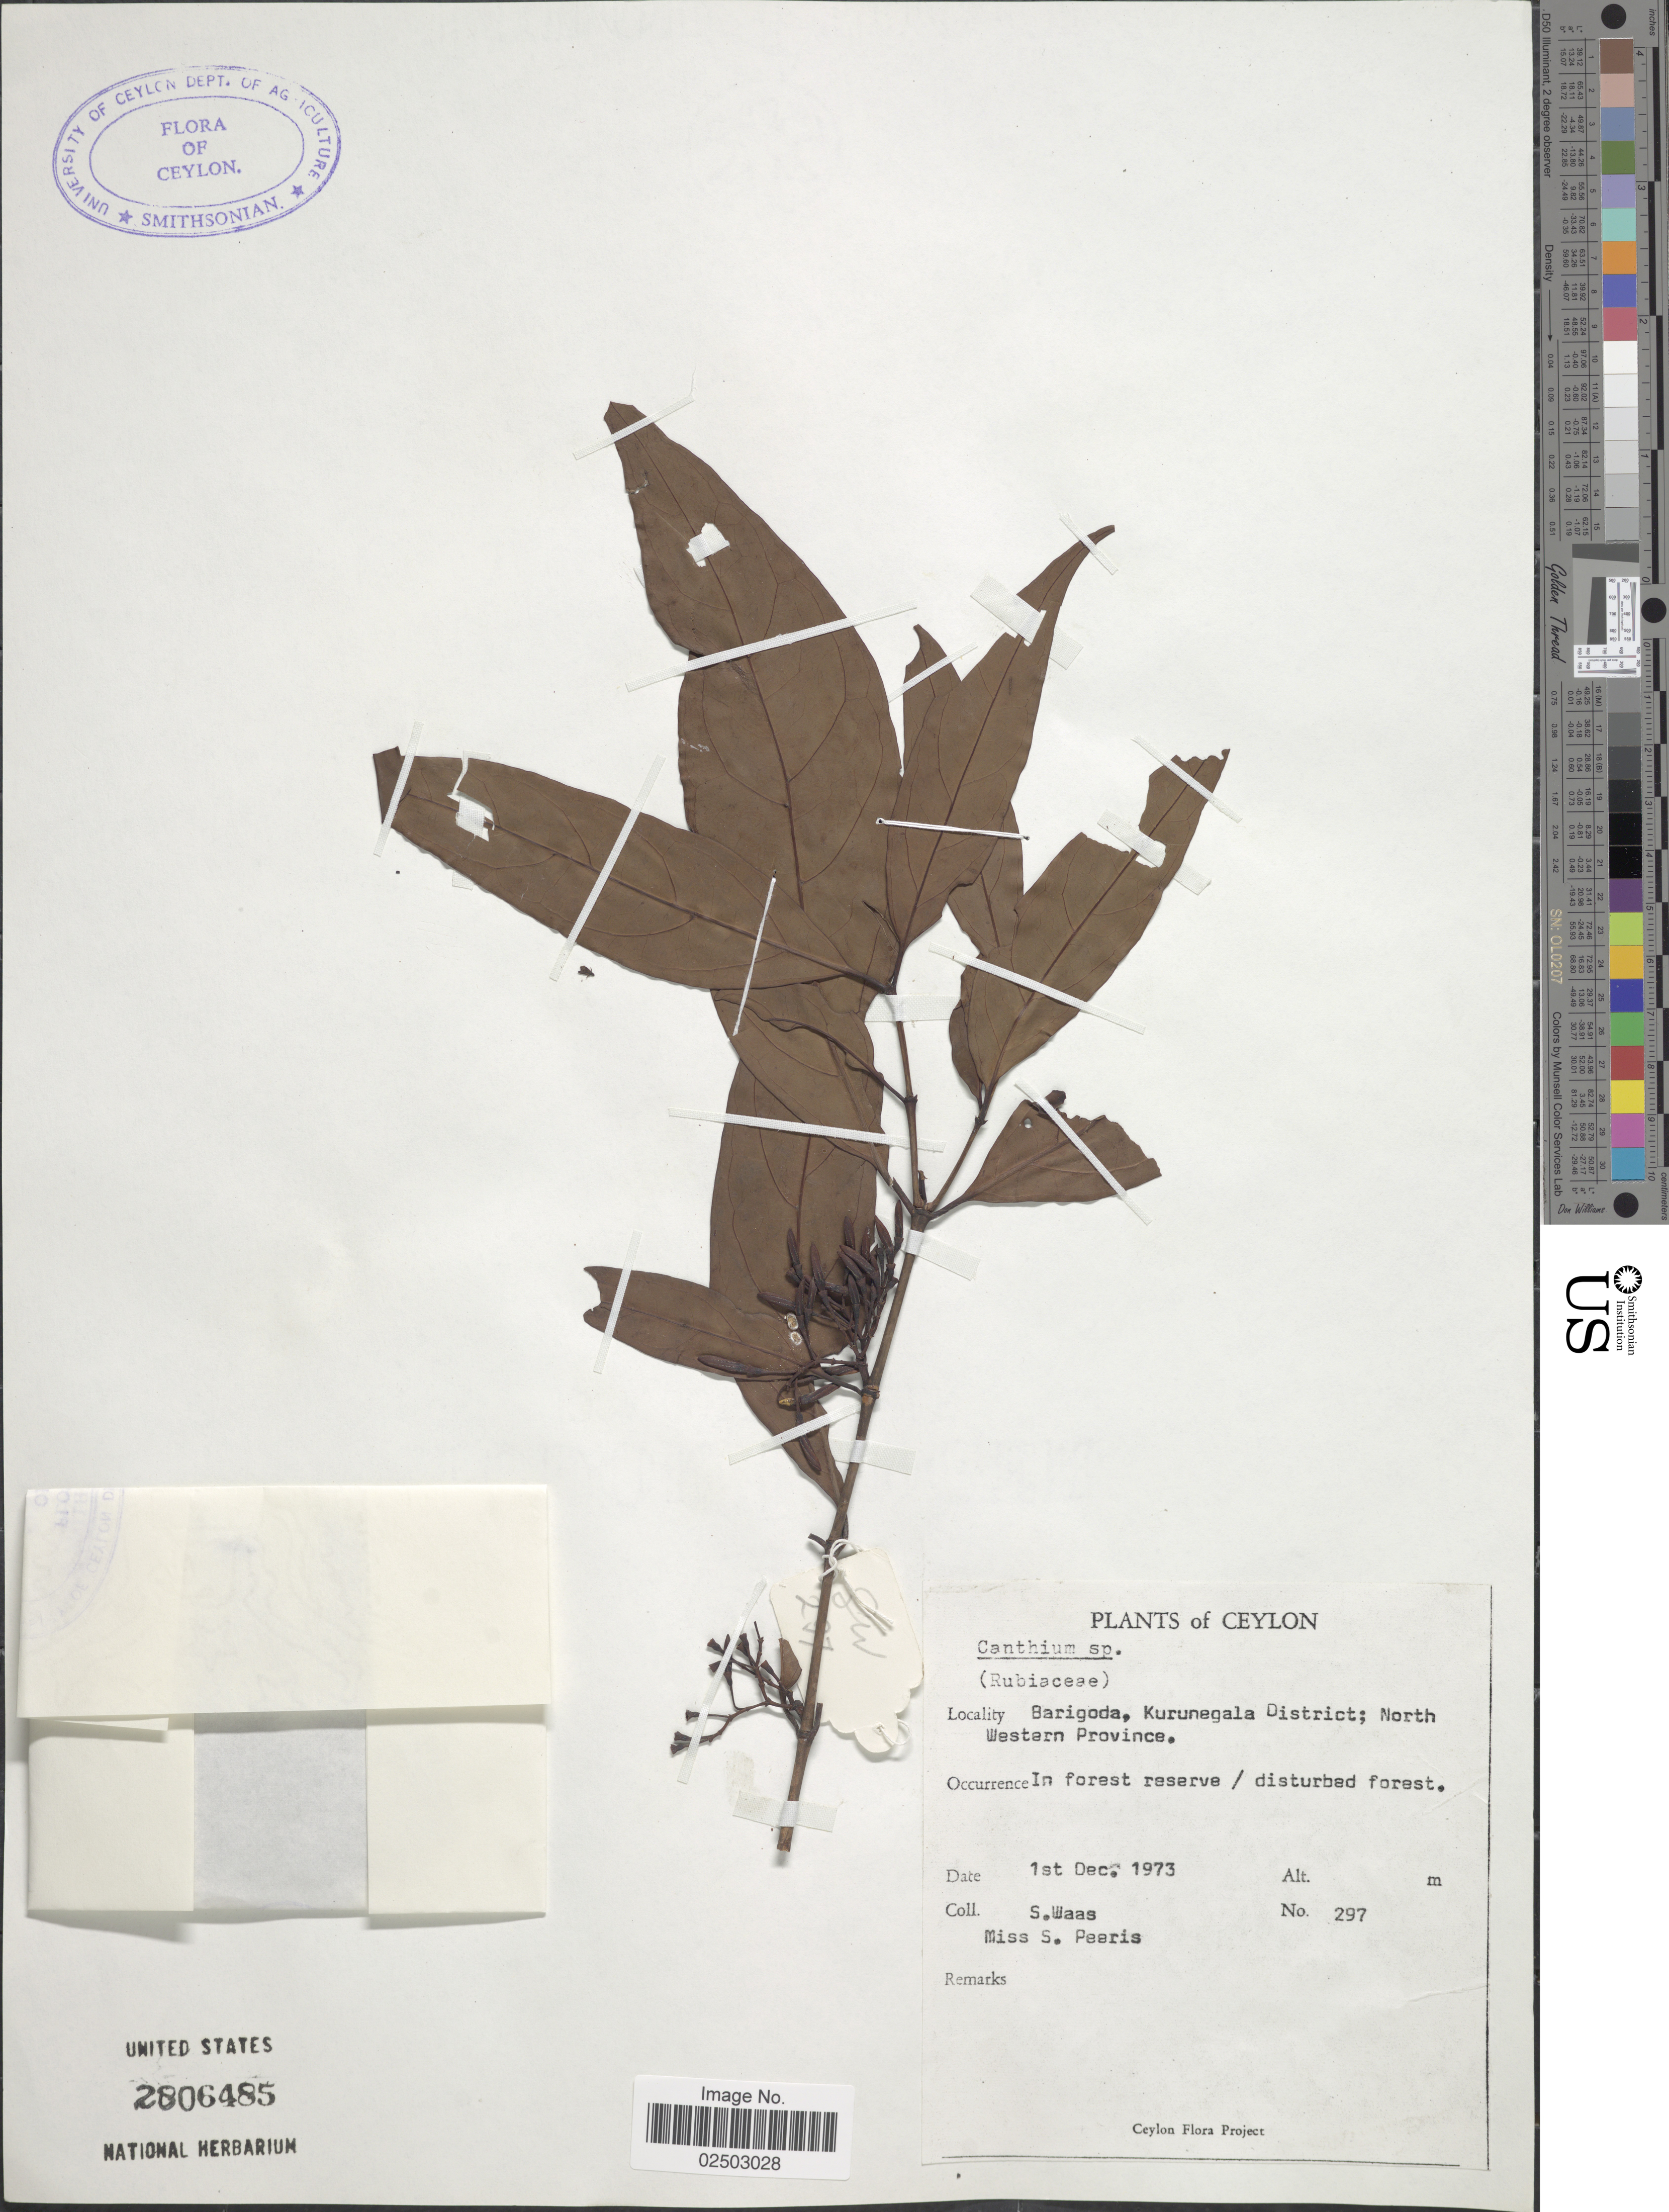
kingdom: Plantae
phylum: Tracheophyta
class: Magnoliopsida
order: Gentianales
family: Rubiaceae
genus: Bridsonia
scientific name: Bridsonia chamaedendrum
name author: (Kuntze) Verstraete & A.E. van Wyk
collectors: S. Waas & S. Peeris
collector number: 297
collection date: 1973-12-01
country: Sri Lanka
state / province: North Western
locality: Ceylon, Barigoda, Kurunegalla District, in forest reserve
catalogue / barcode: US 2806485